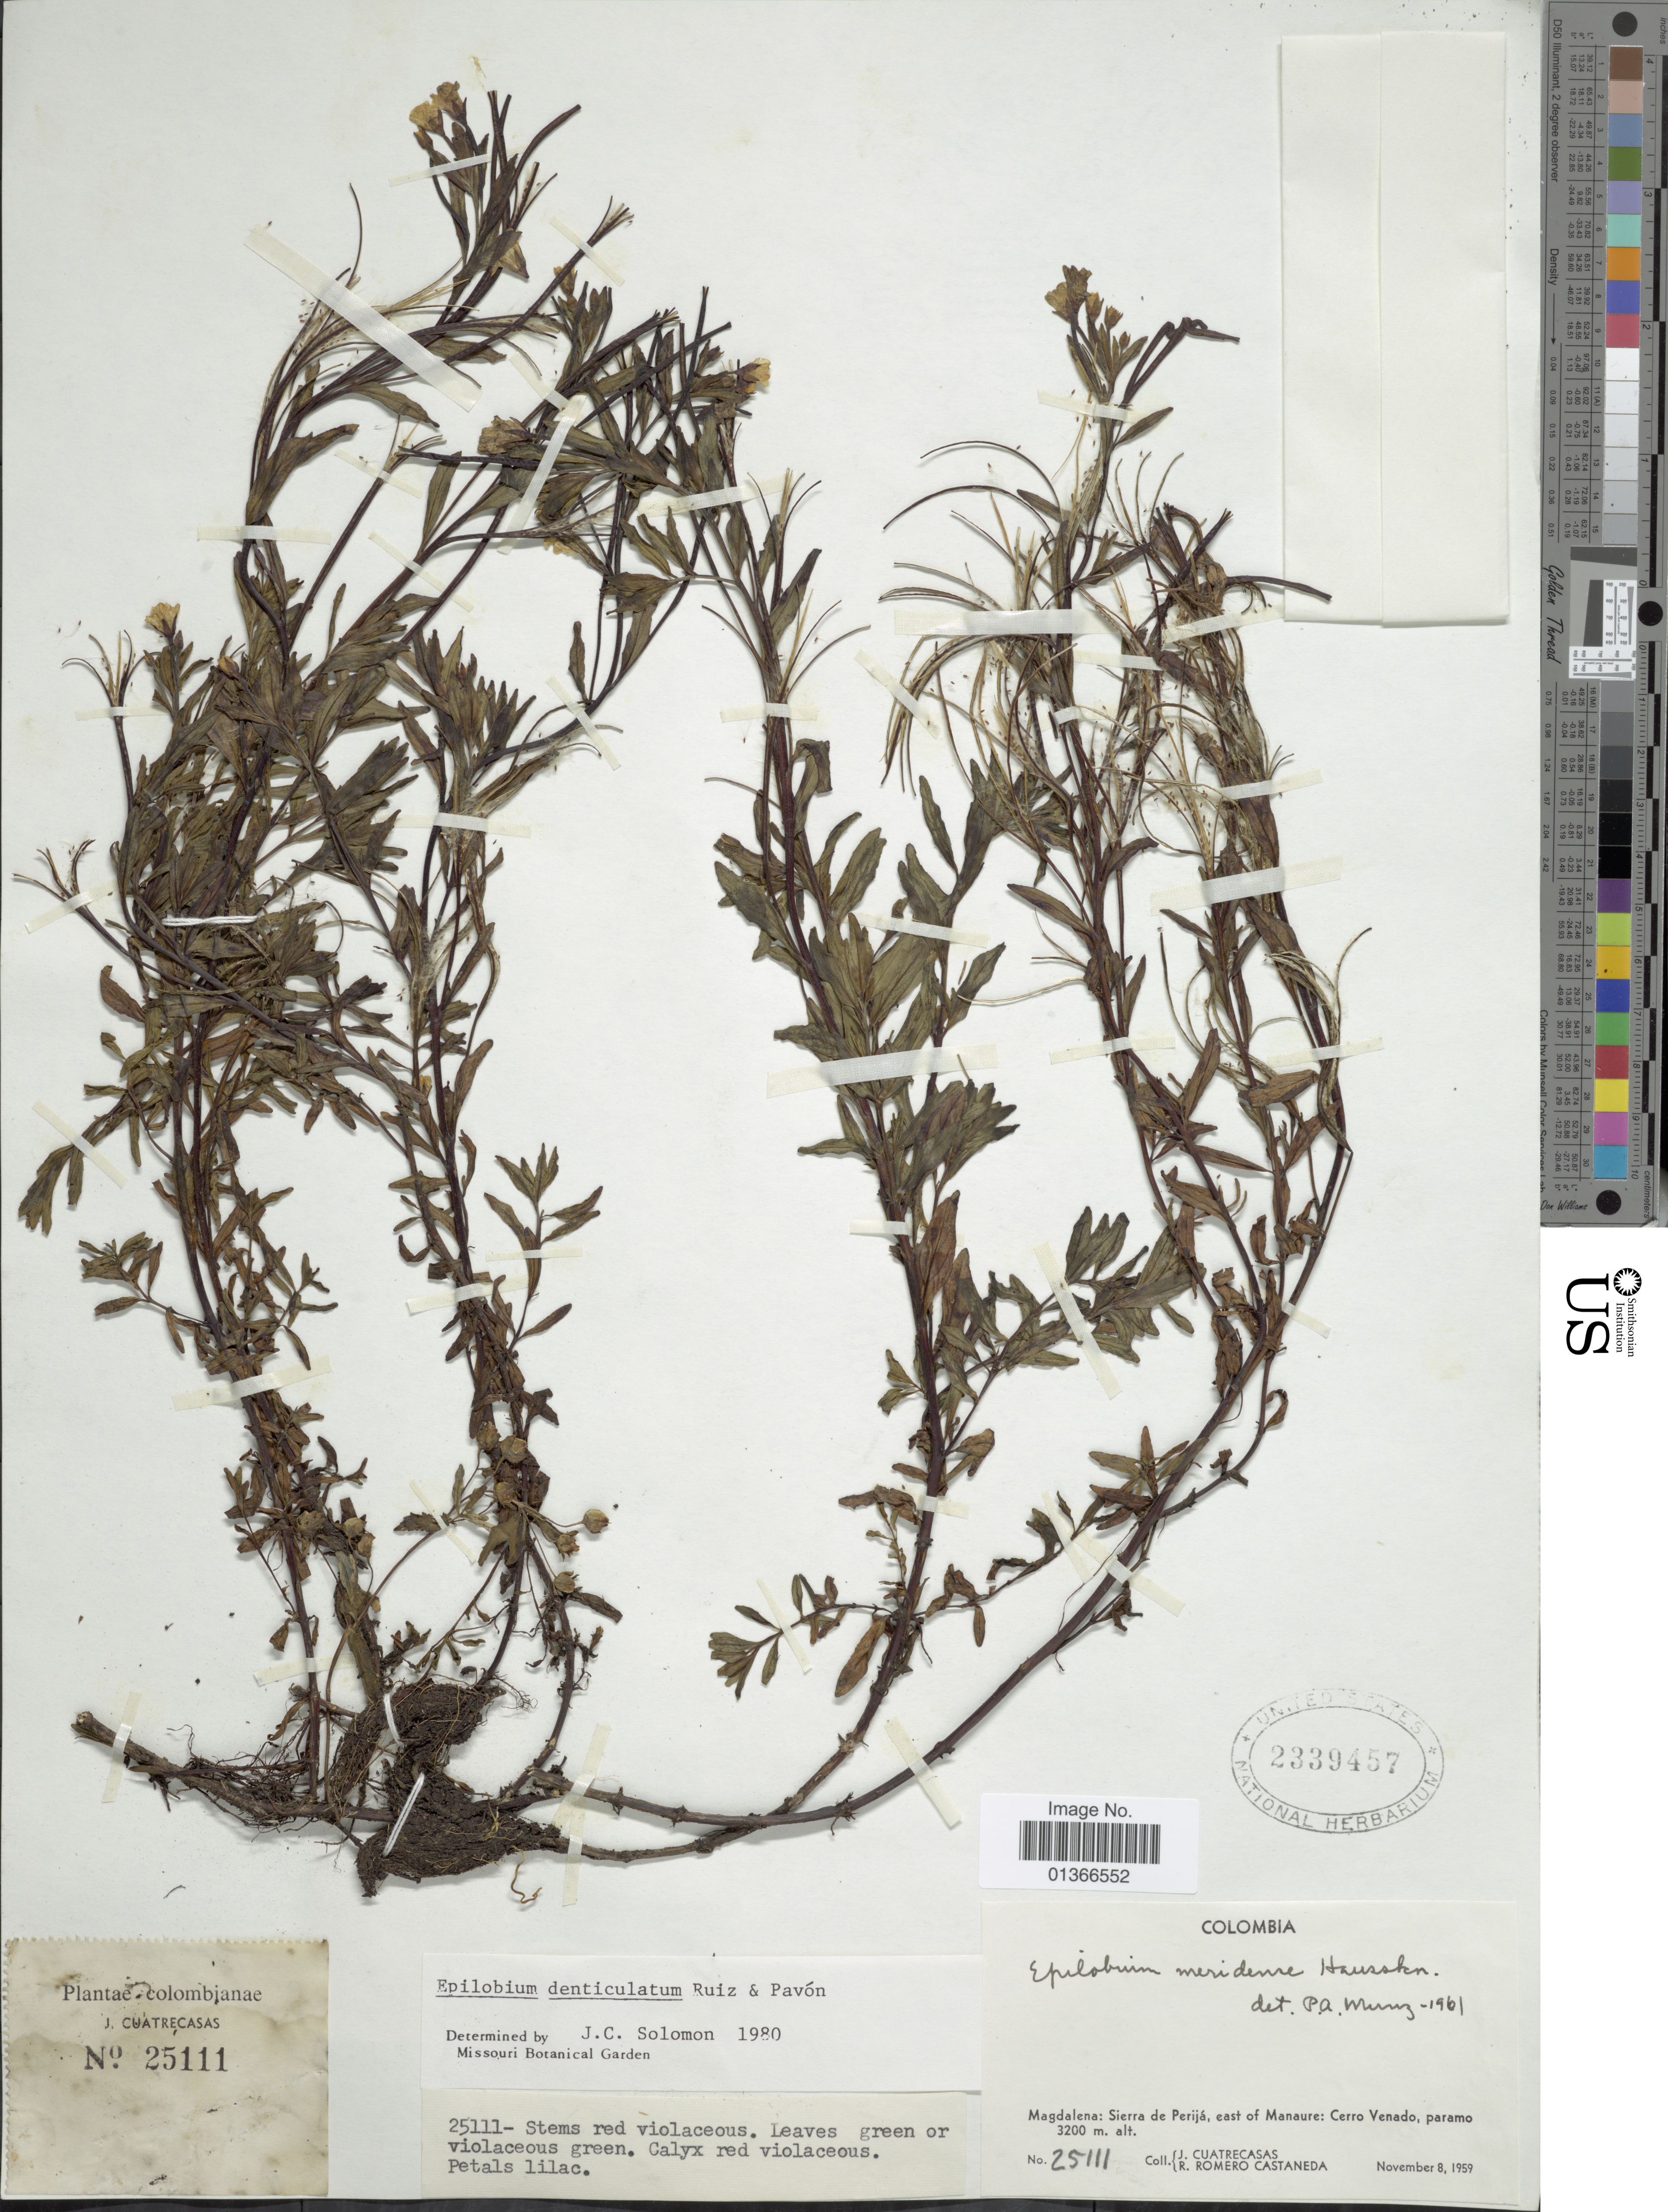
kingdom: Plantae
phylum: Tracheophyta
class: Magnoliopsida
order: Myrtales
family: Onagraceae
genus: Epilobium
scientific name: Epilobium denticulatum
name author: Ruiz & Pav.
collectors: J. Cuatrecasas & R. Romero Castañeda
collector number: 25111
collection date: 1959-11-08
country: Colombia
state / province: Magdalena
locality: Sierra de Perijá, east of Manaure: Cerro Venado.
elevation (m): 3200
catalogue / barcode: US 2339457